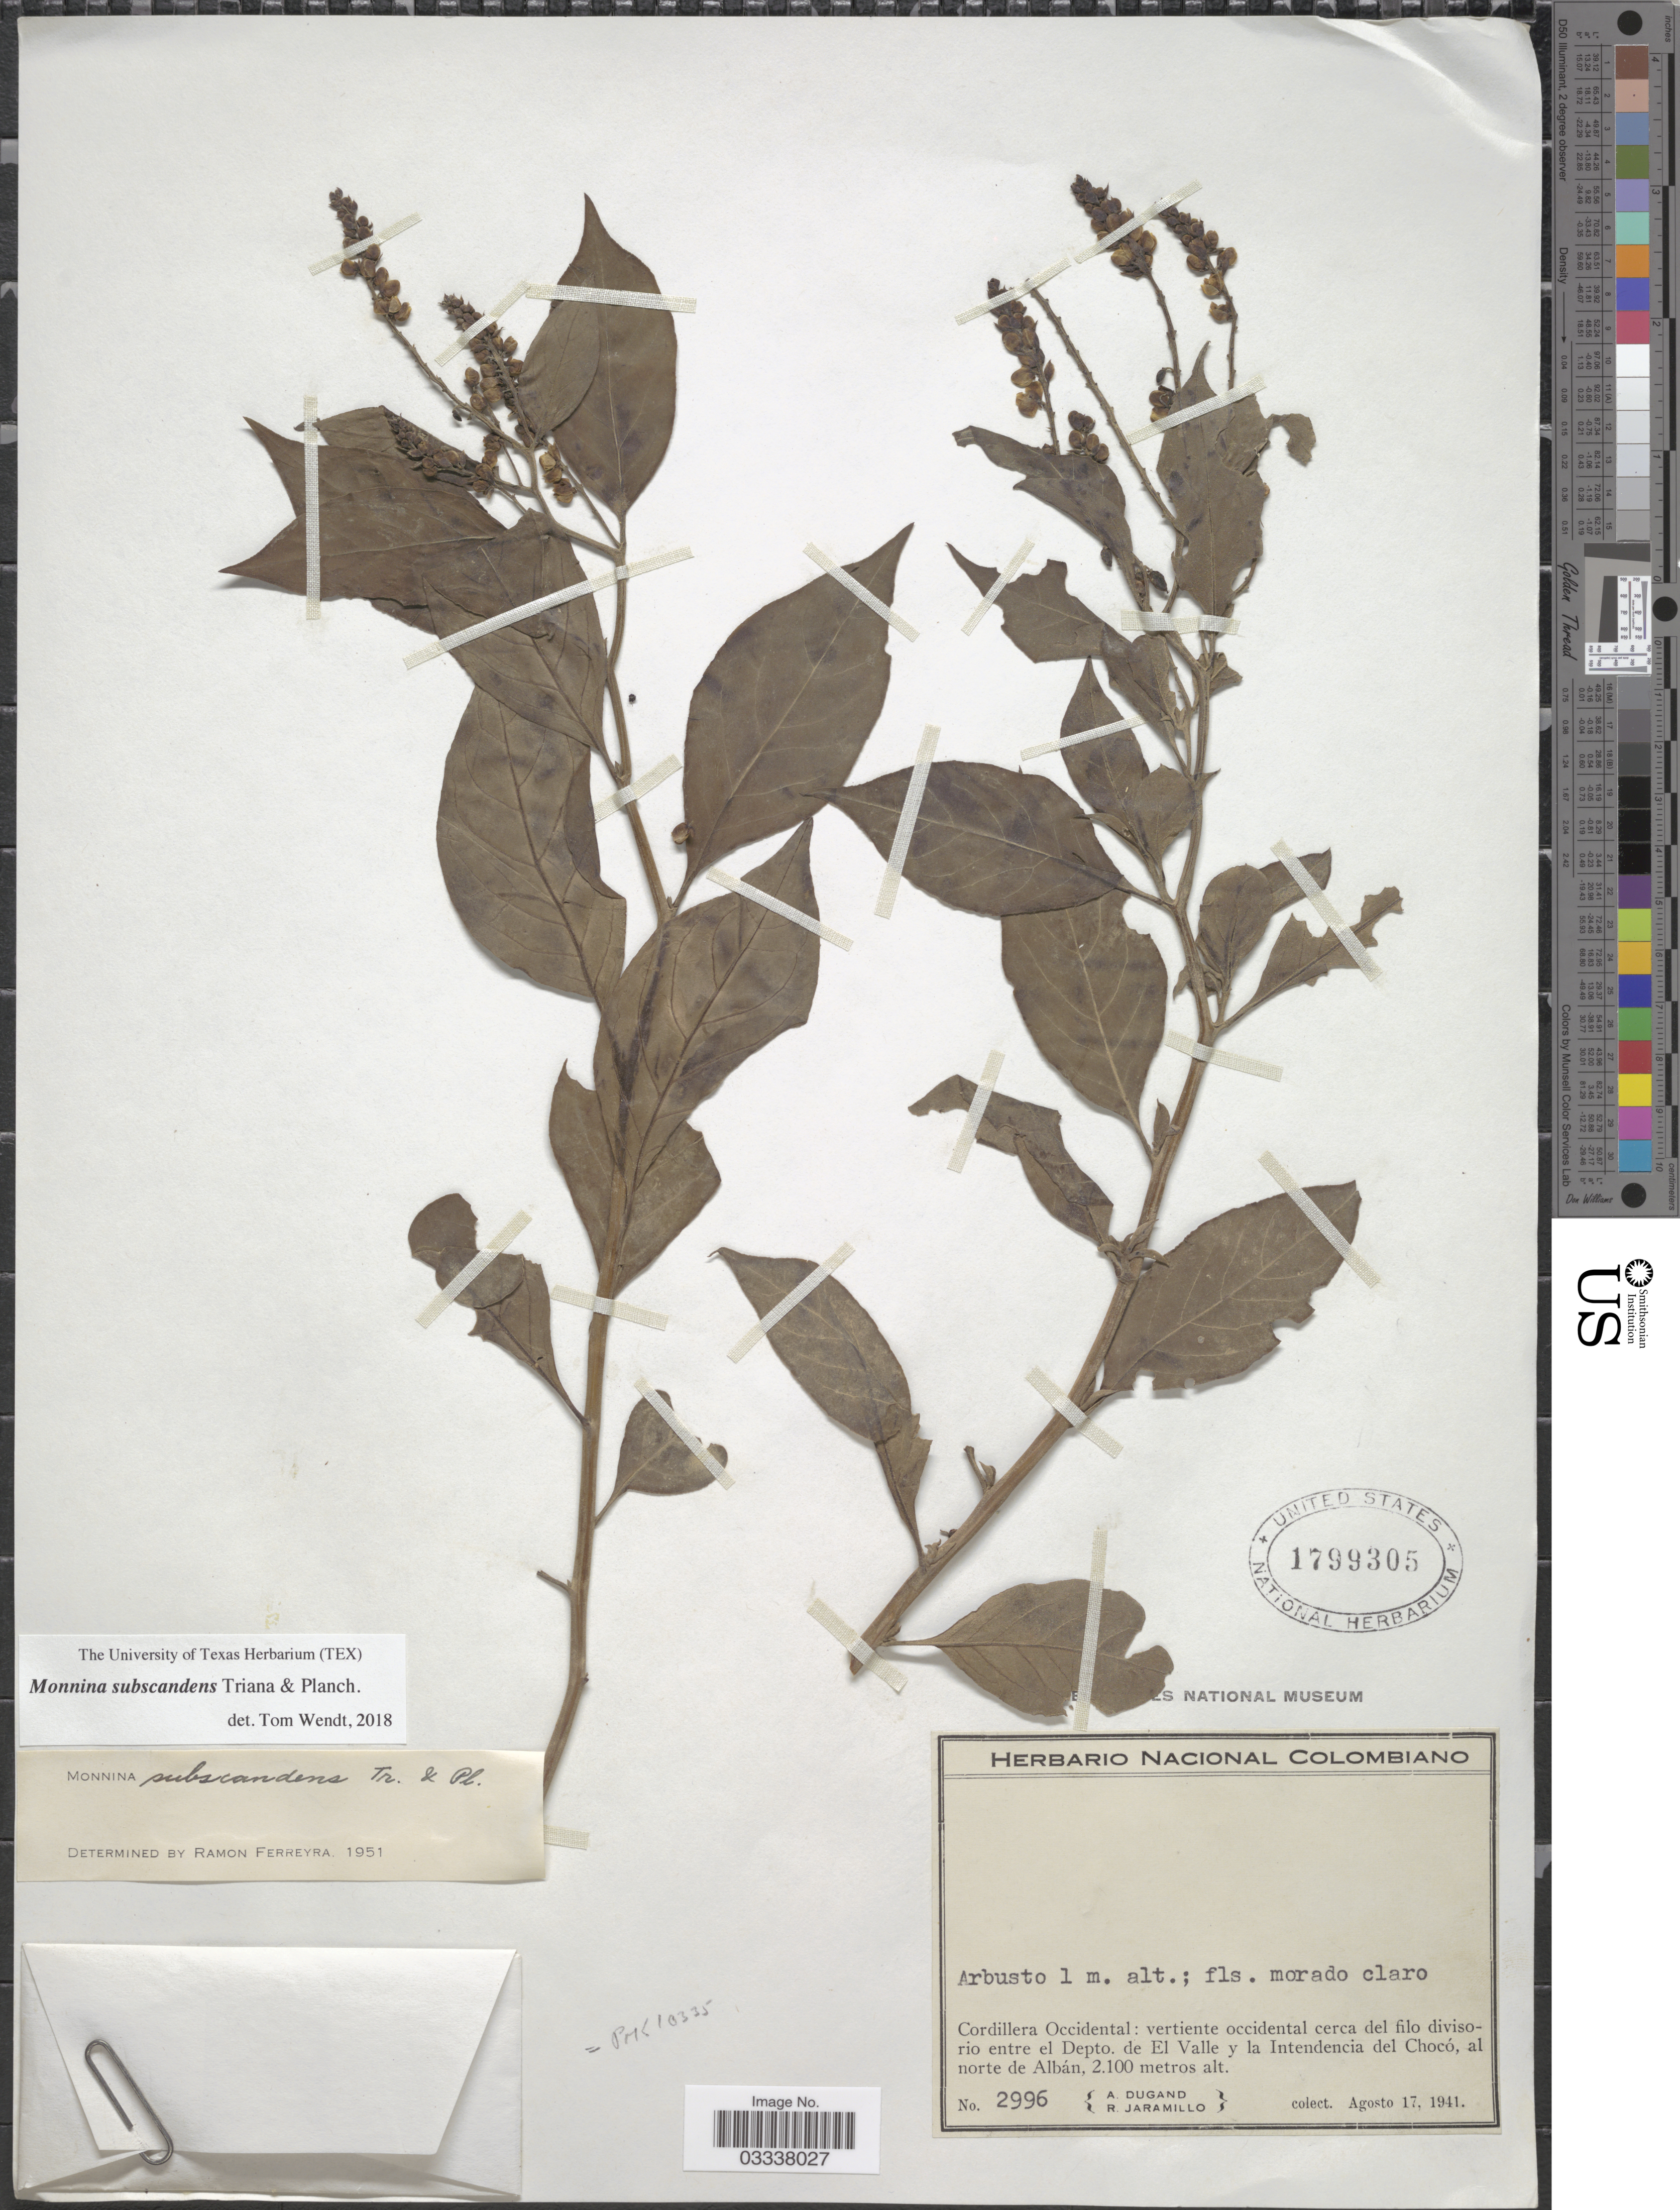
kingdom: Plantae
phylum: Tracheophyta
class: Magnoliopsida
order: Fabales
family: Polygalaceae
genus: Monnina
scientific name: Monnina subscandens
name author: Triana & Planch.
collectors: A. Dugand & R. Jaramillo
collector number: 2996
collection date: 1941-08-17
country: Colombia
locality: Cordillera Occidental: vertiente occidental cerca del filo divisorio entre el Depto. de El Valle y la Intendencia del Chocó, al norte de Albán.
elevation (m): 2100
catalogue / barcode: US 1799305